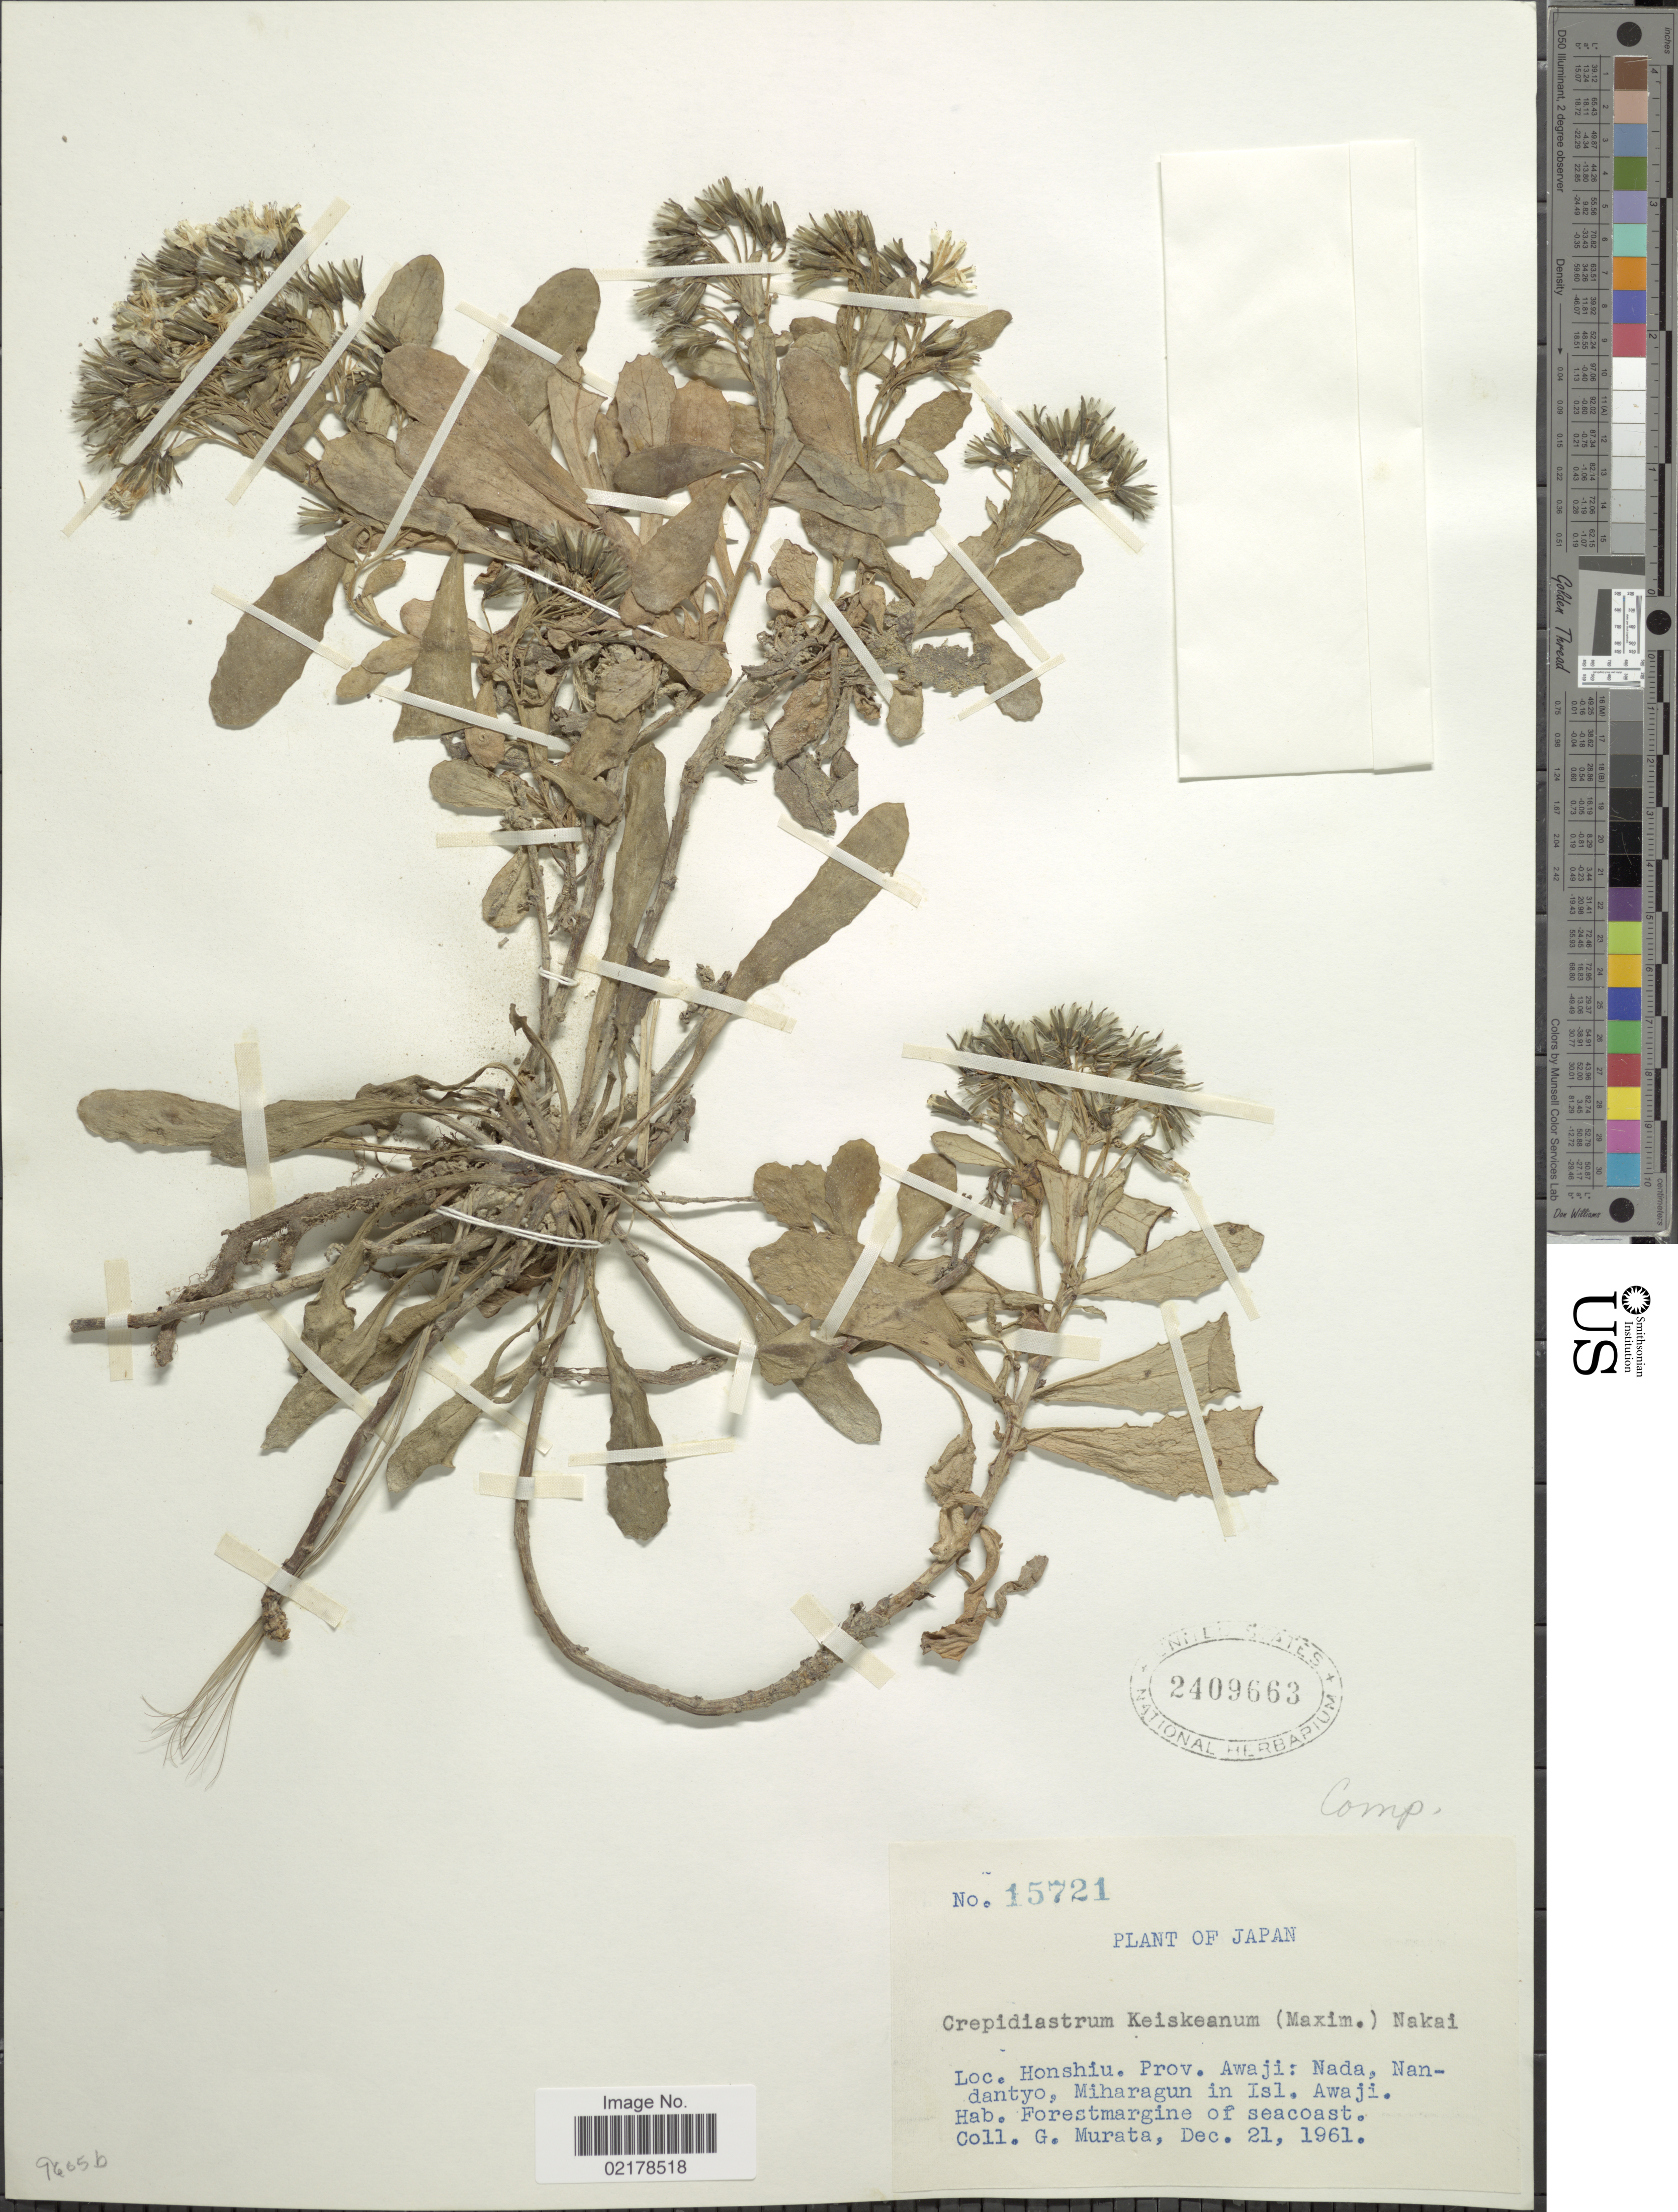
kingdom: Plantae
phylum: Tracheophyta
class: Magnoliopsida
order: Asterales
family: Asteraceae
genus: Crepidiastrum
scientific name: Crepidiastrum keiskeanum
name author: (Maxim.) Nakai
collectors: G. Murata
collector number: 15721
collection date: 1961-12-21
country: Japan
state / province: Hyogo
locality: Honshiu. Prov. Awaji: Nada, Nandantyo, Miharagun in Isl. Awaji, Forestmargine of seacoast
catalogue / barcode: US 2409663